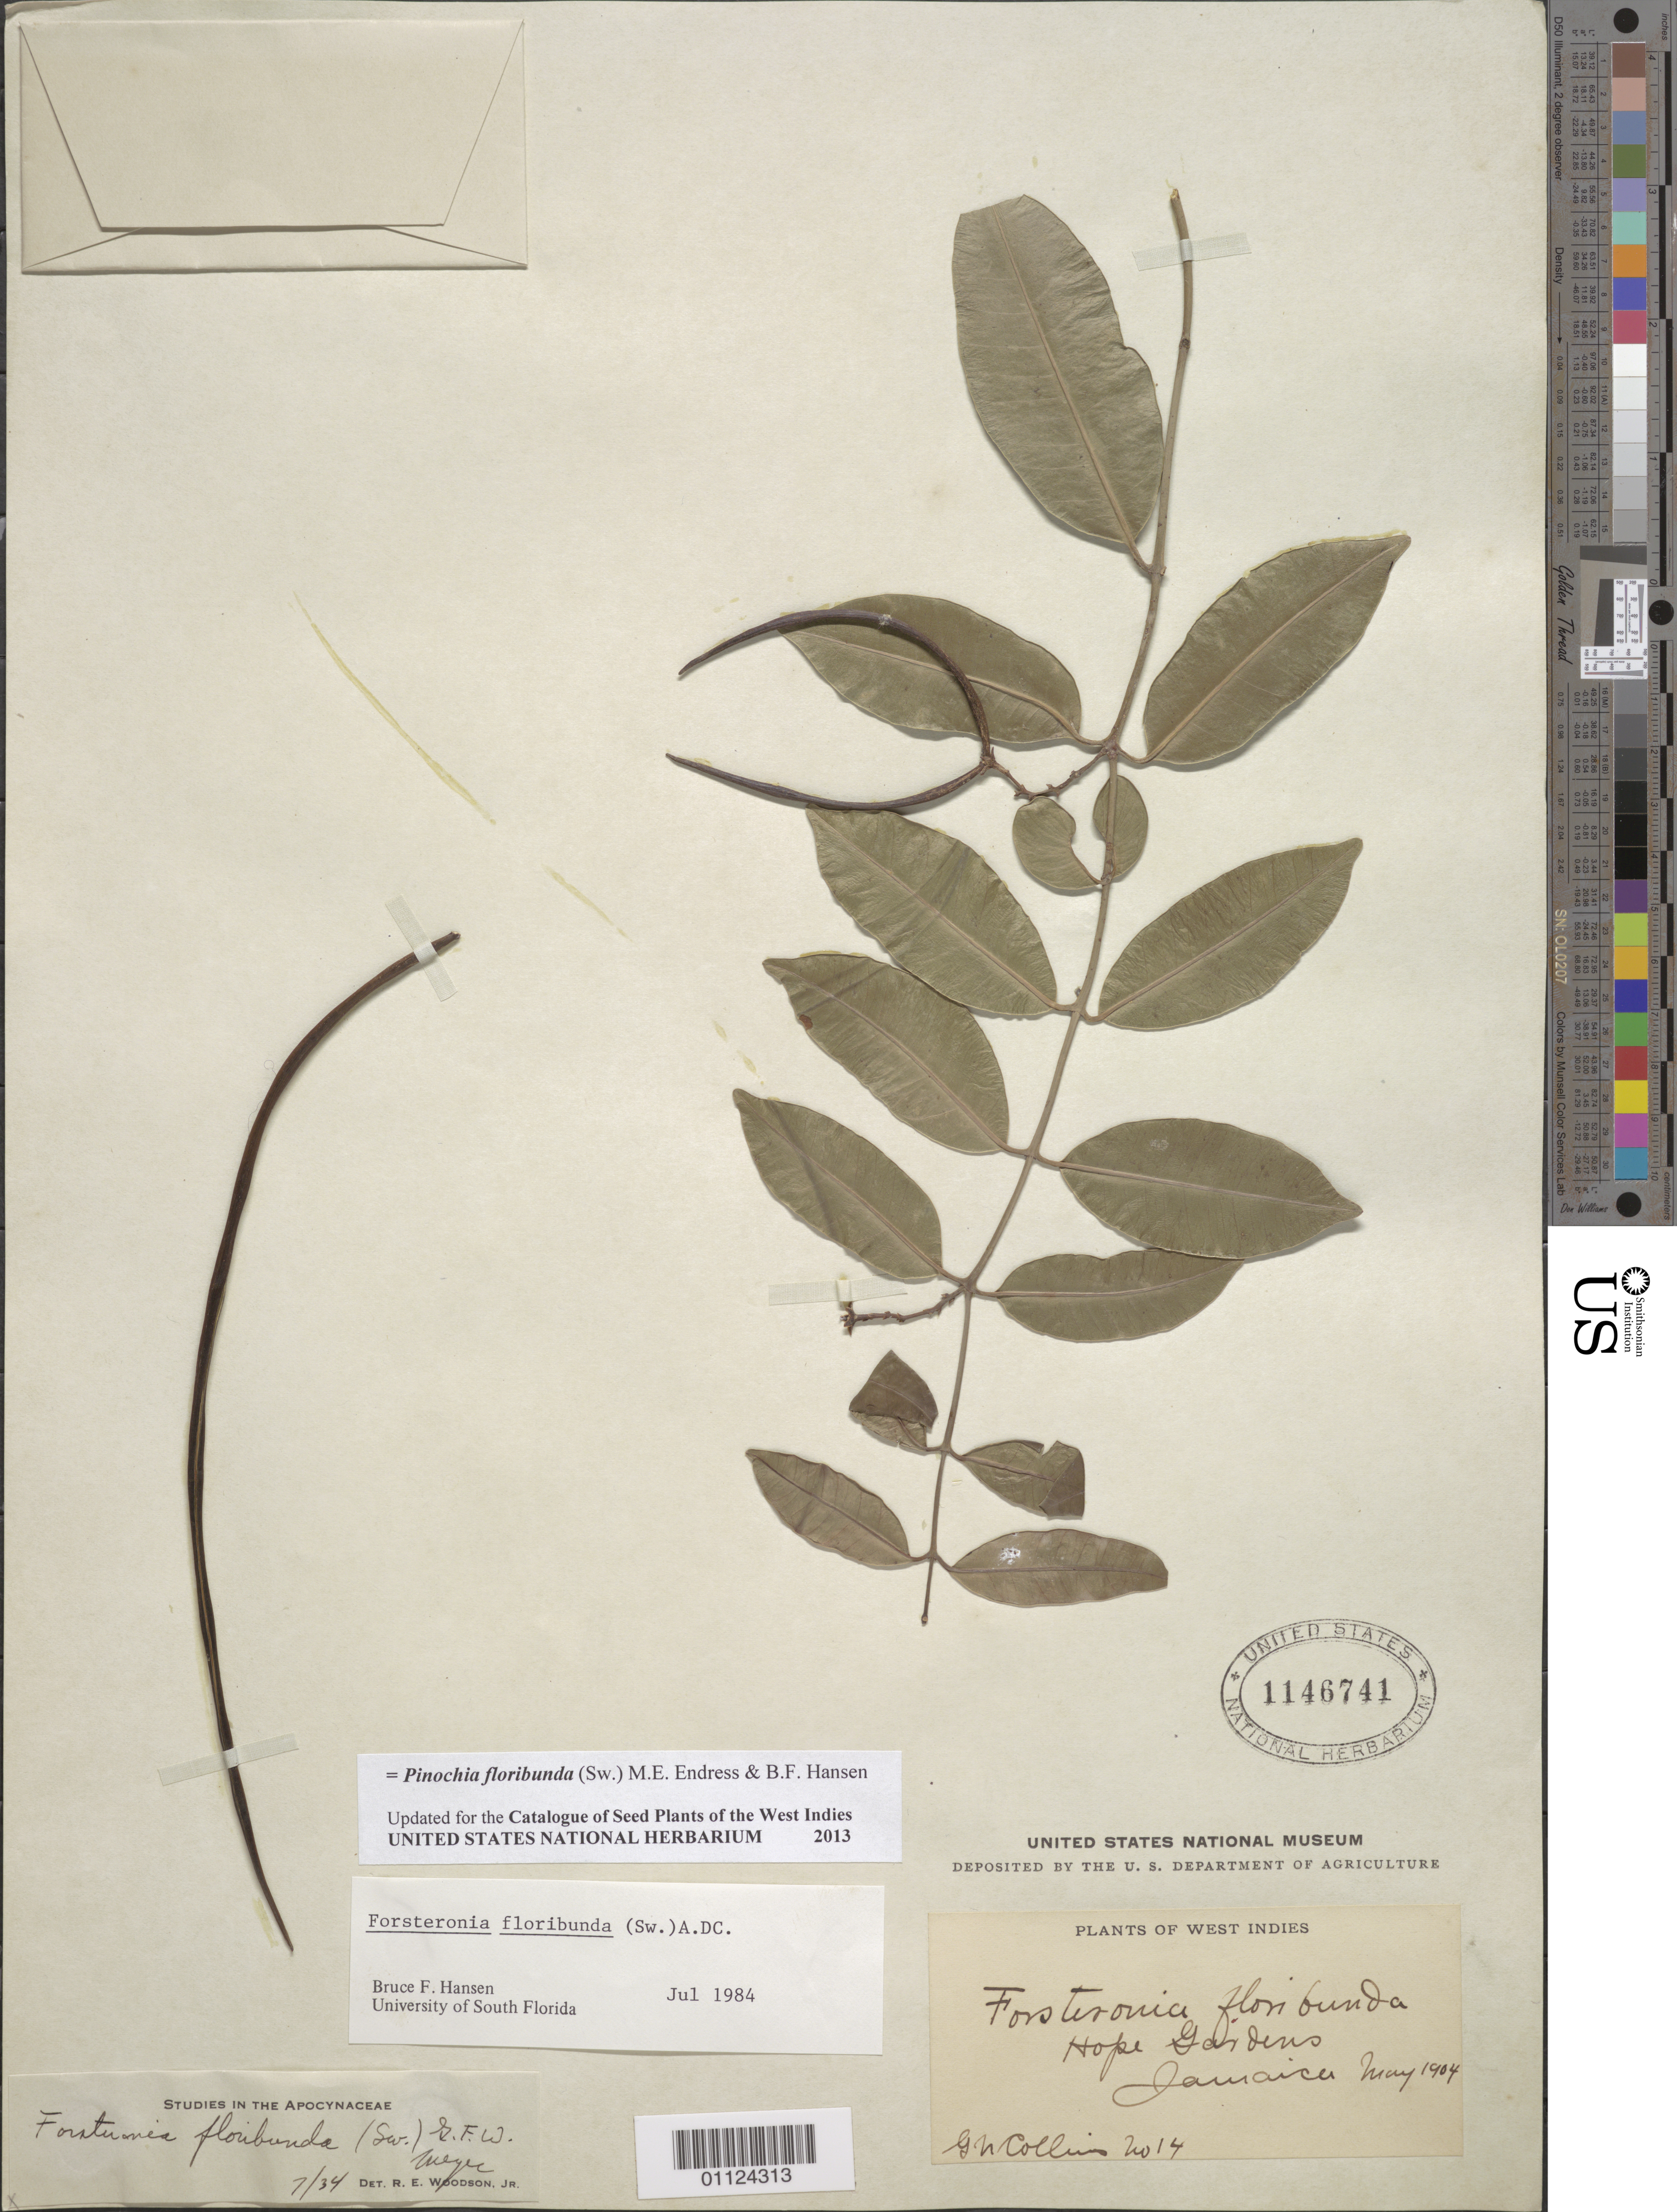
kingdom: Plantae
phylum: Tracheophyta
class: Magnoliopsida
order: Gentianales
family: Apocynaceae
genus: Pinochia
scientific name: Pinochia floribunda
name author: (Sw.) M.E. Endress & B.F. Hansen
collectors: G. Collins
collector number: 14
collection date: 1904-05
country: Jamaica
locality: Hope Gardens.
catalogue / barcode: US 1146741